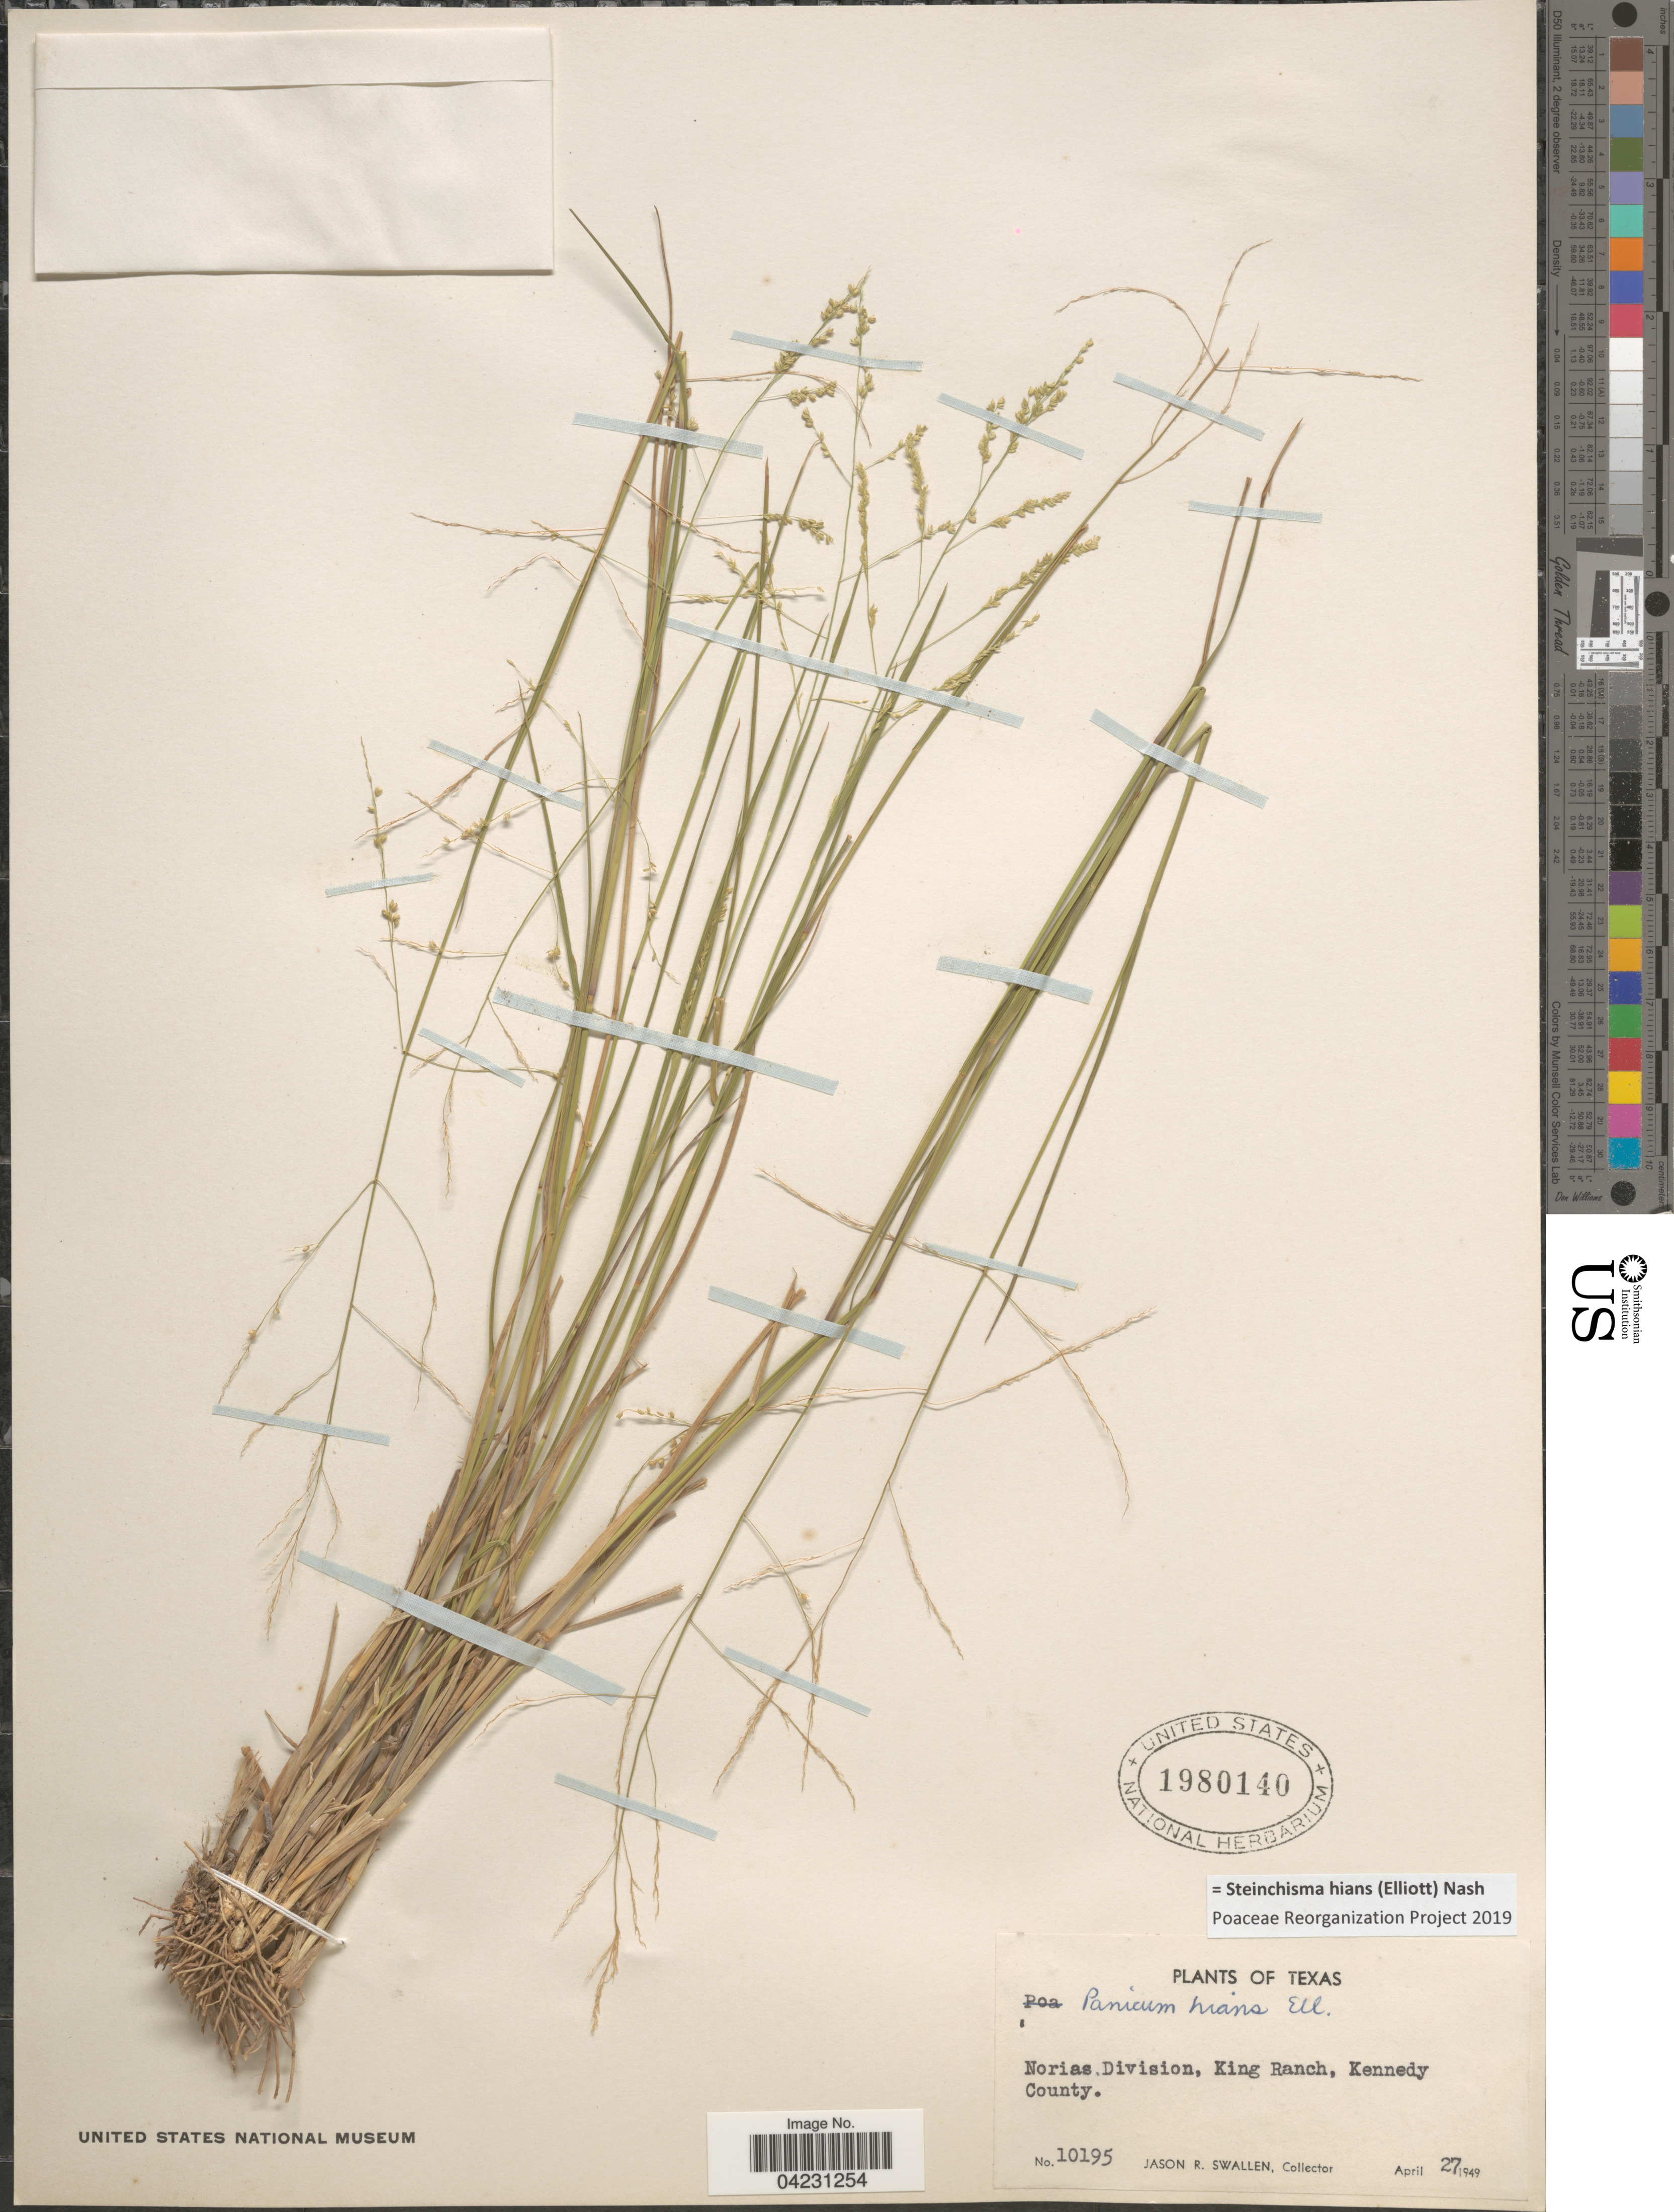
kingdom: Plantae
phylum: Tracheophyta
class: Liliopsida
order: Poales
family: Poaceae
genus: Steinchisma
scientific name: Steinchisma hians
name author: (Elliott) Nash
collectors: J. R. Swallen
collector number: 10195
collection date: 1949-04-27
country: United States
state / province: Texas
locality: Norias Division, King Ranch, Kennedy County.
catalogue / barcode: US 1980140